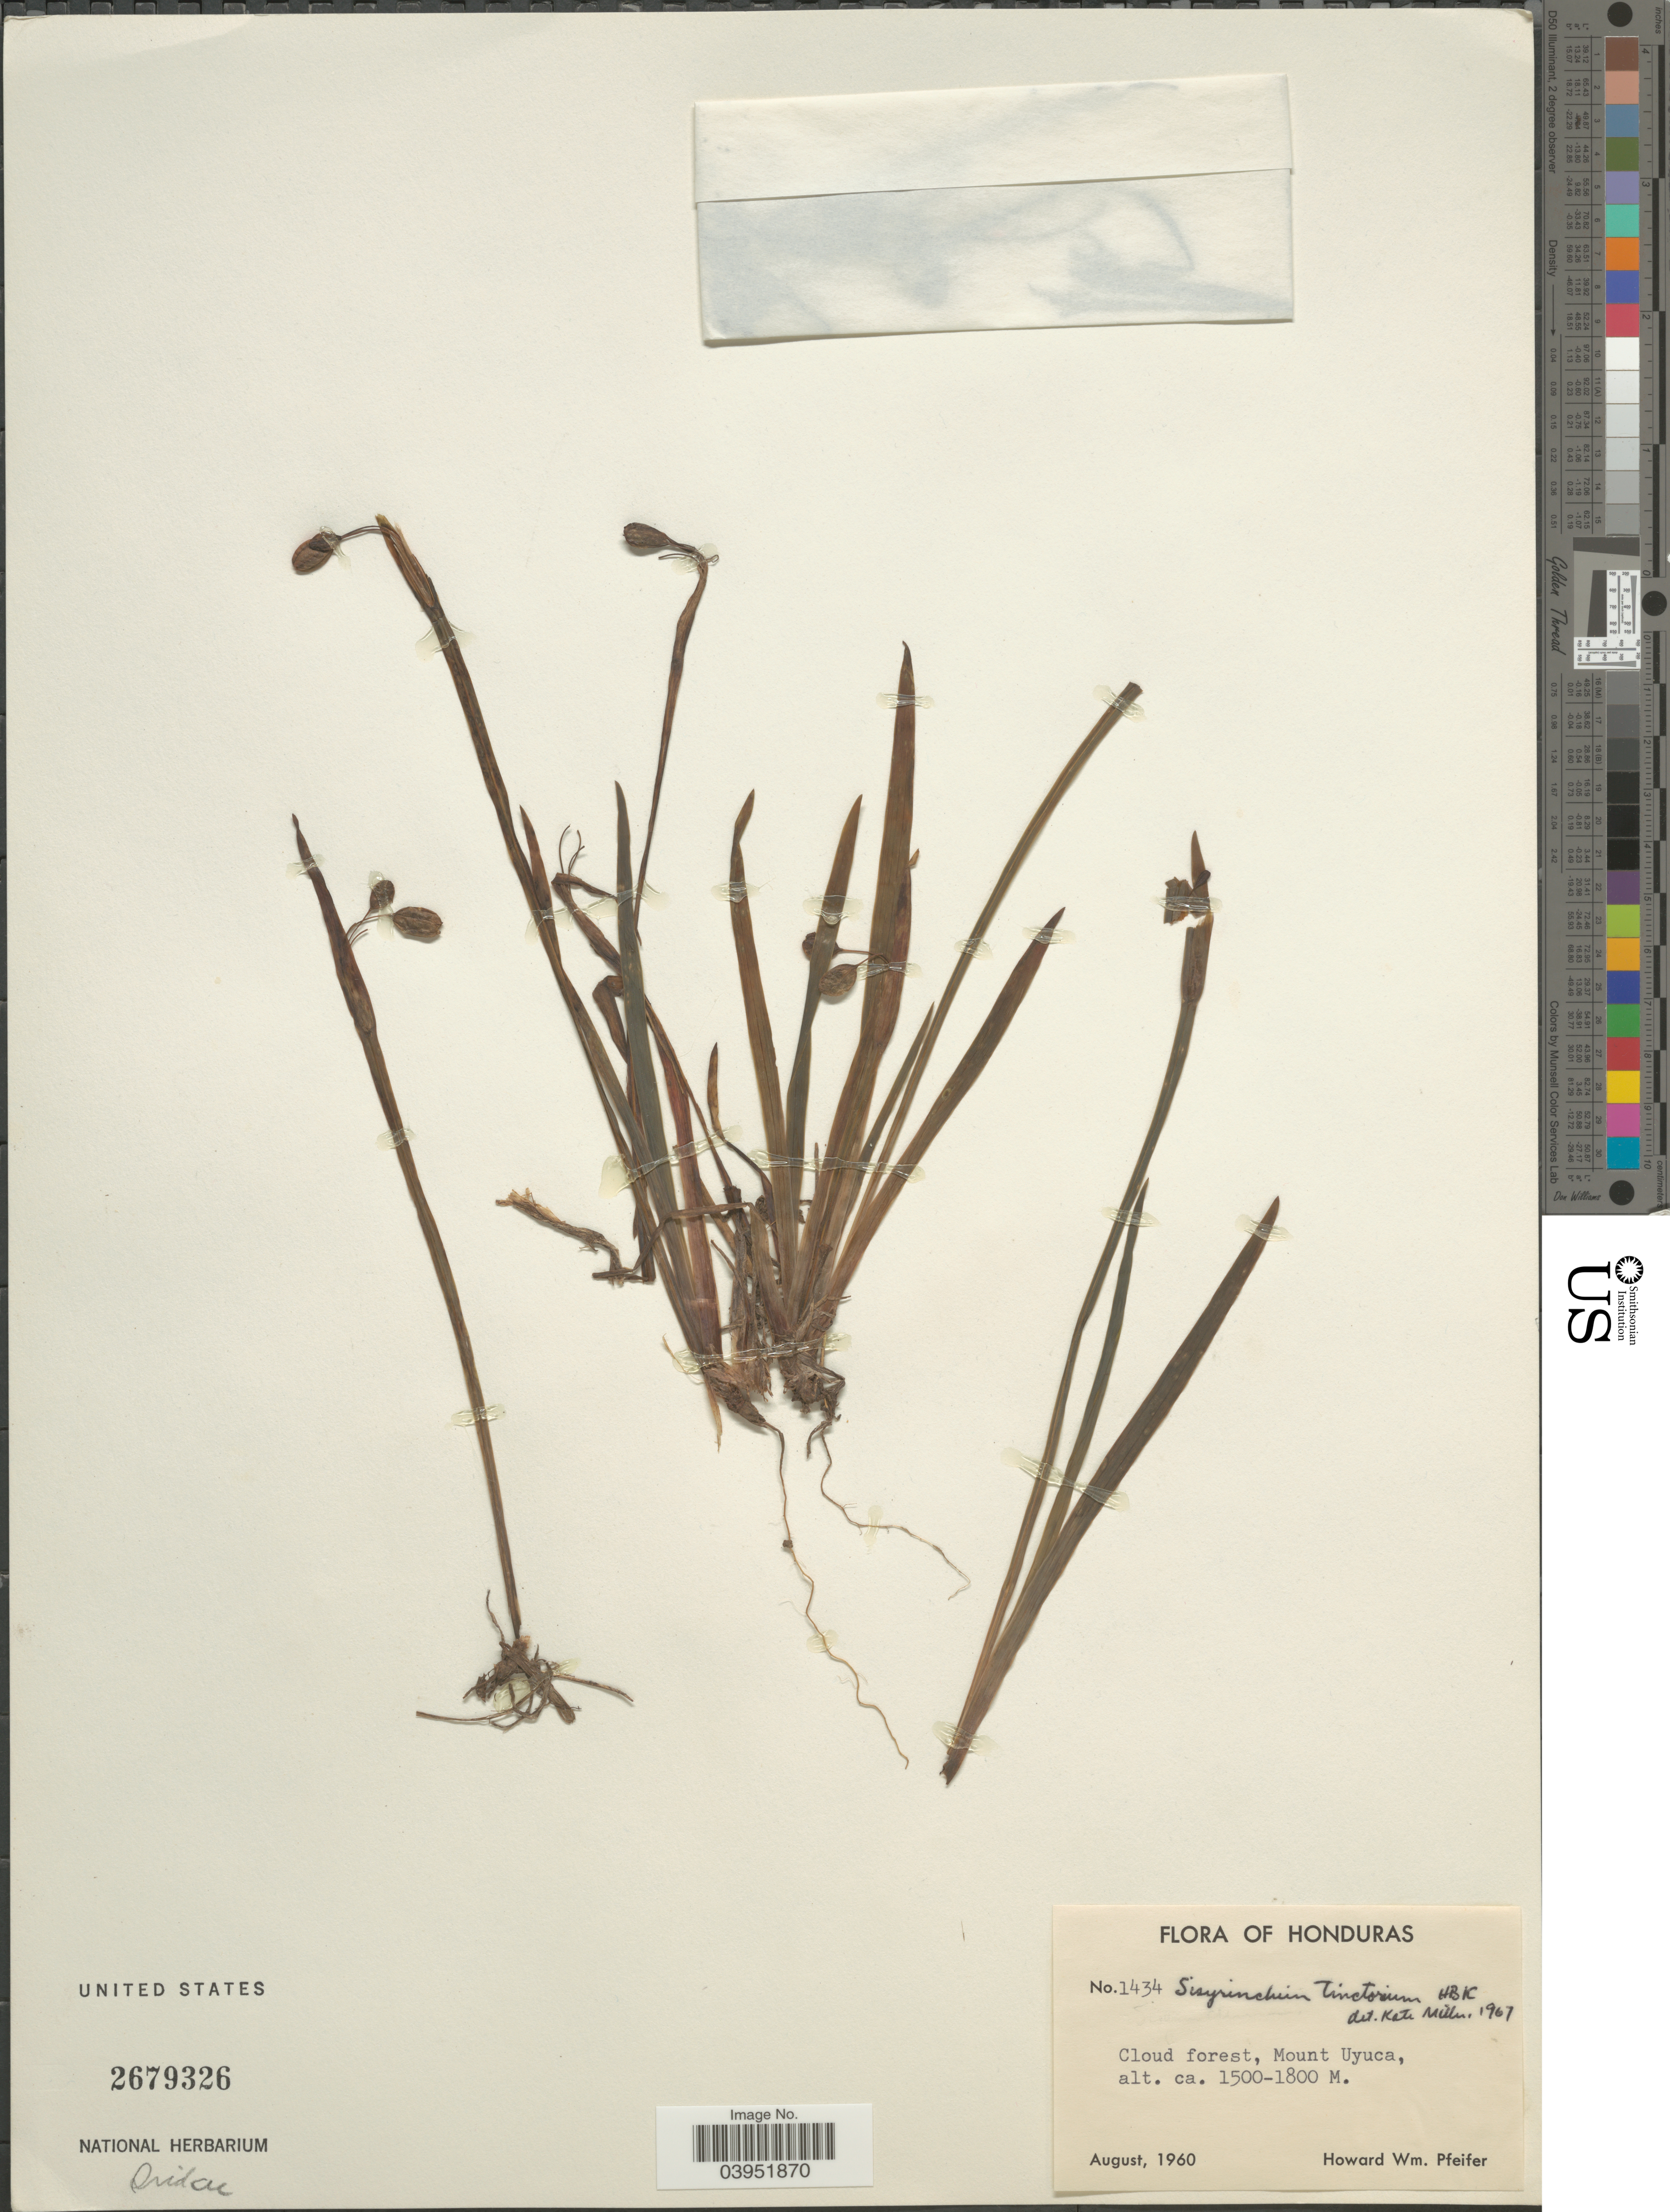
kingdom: Plantae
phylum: Tracheophyta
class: Liliopsida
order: Asparagales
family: Iridaceae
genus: Sisyrinchium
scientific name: Sisyrinchium tinctorium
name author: Kunth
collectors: H. W. Pfeifer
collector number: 1434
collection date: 1960-08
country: Honduras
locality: Cloud forest, Mount Uyuca.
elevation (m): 1500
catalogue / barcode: US 2679326